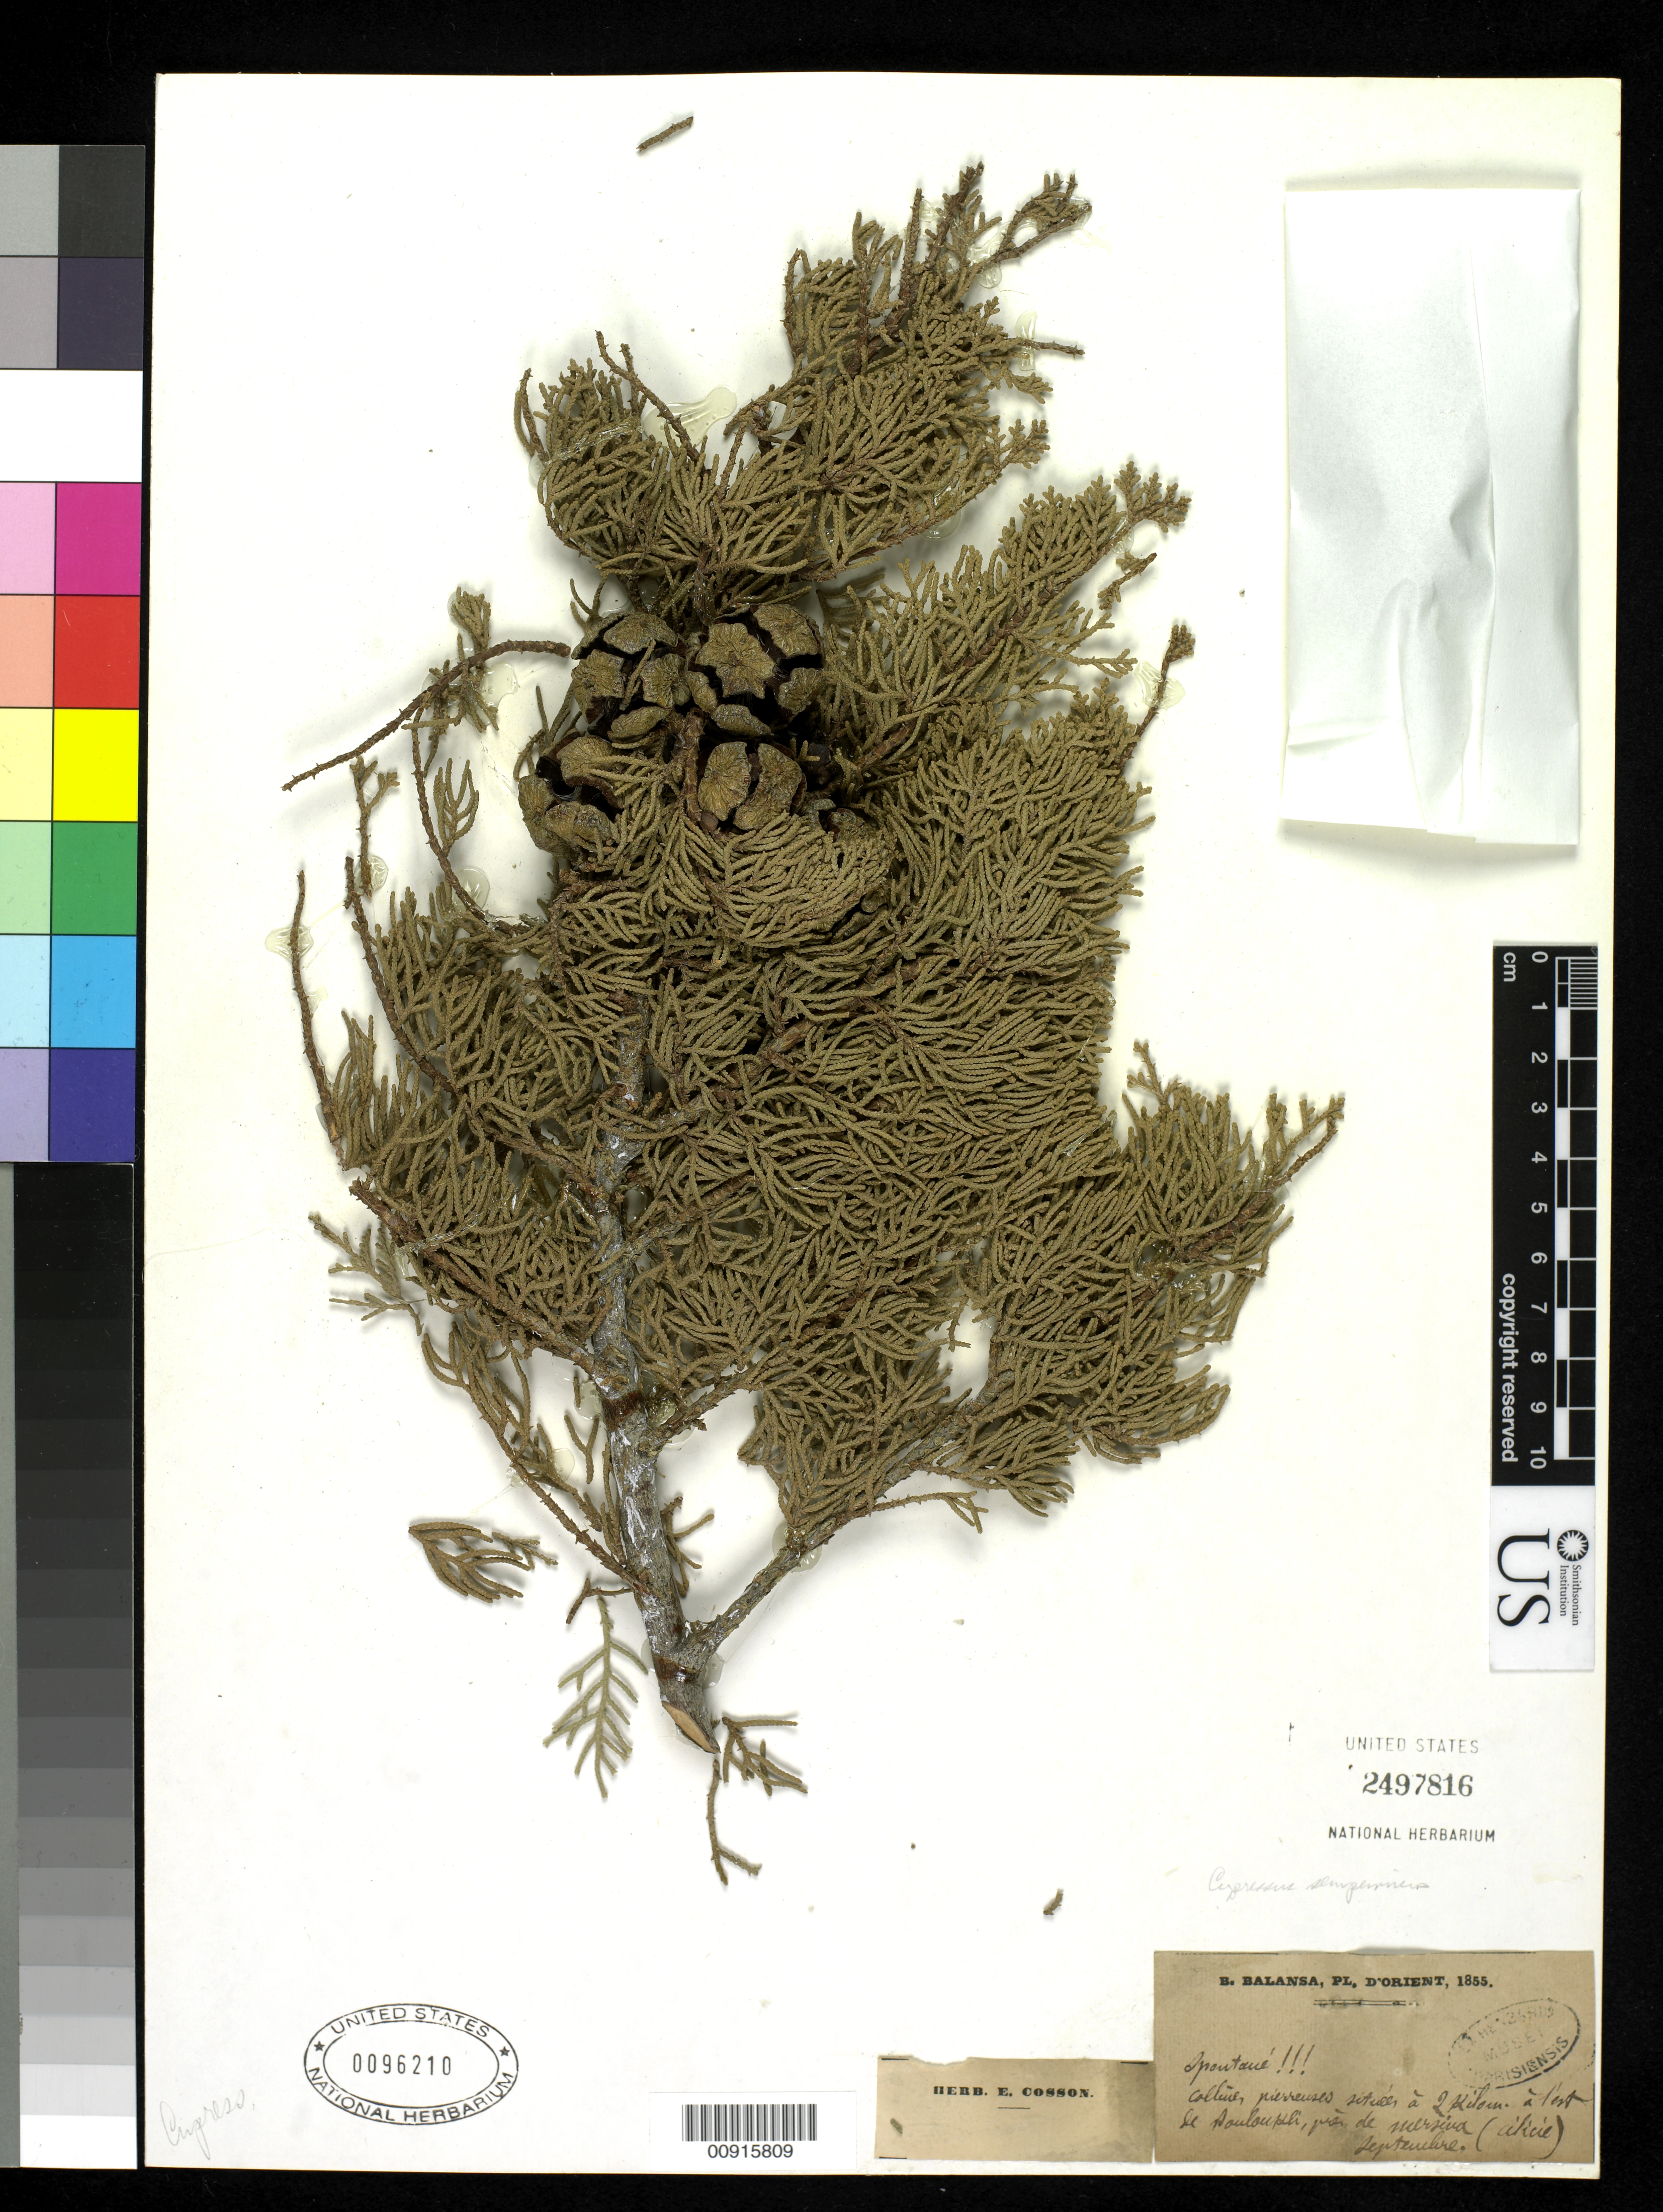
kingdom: Plantae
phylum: Tracheophyta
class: Pinopsida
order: Pinales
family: Cupressaceae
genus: Cupressus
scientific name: Cupressus sempervirens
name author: L.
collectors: E. Cosson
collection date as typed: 1855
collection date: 1855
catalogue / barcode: US 2497816